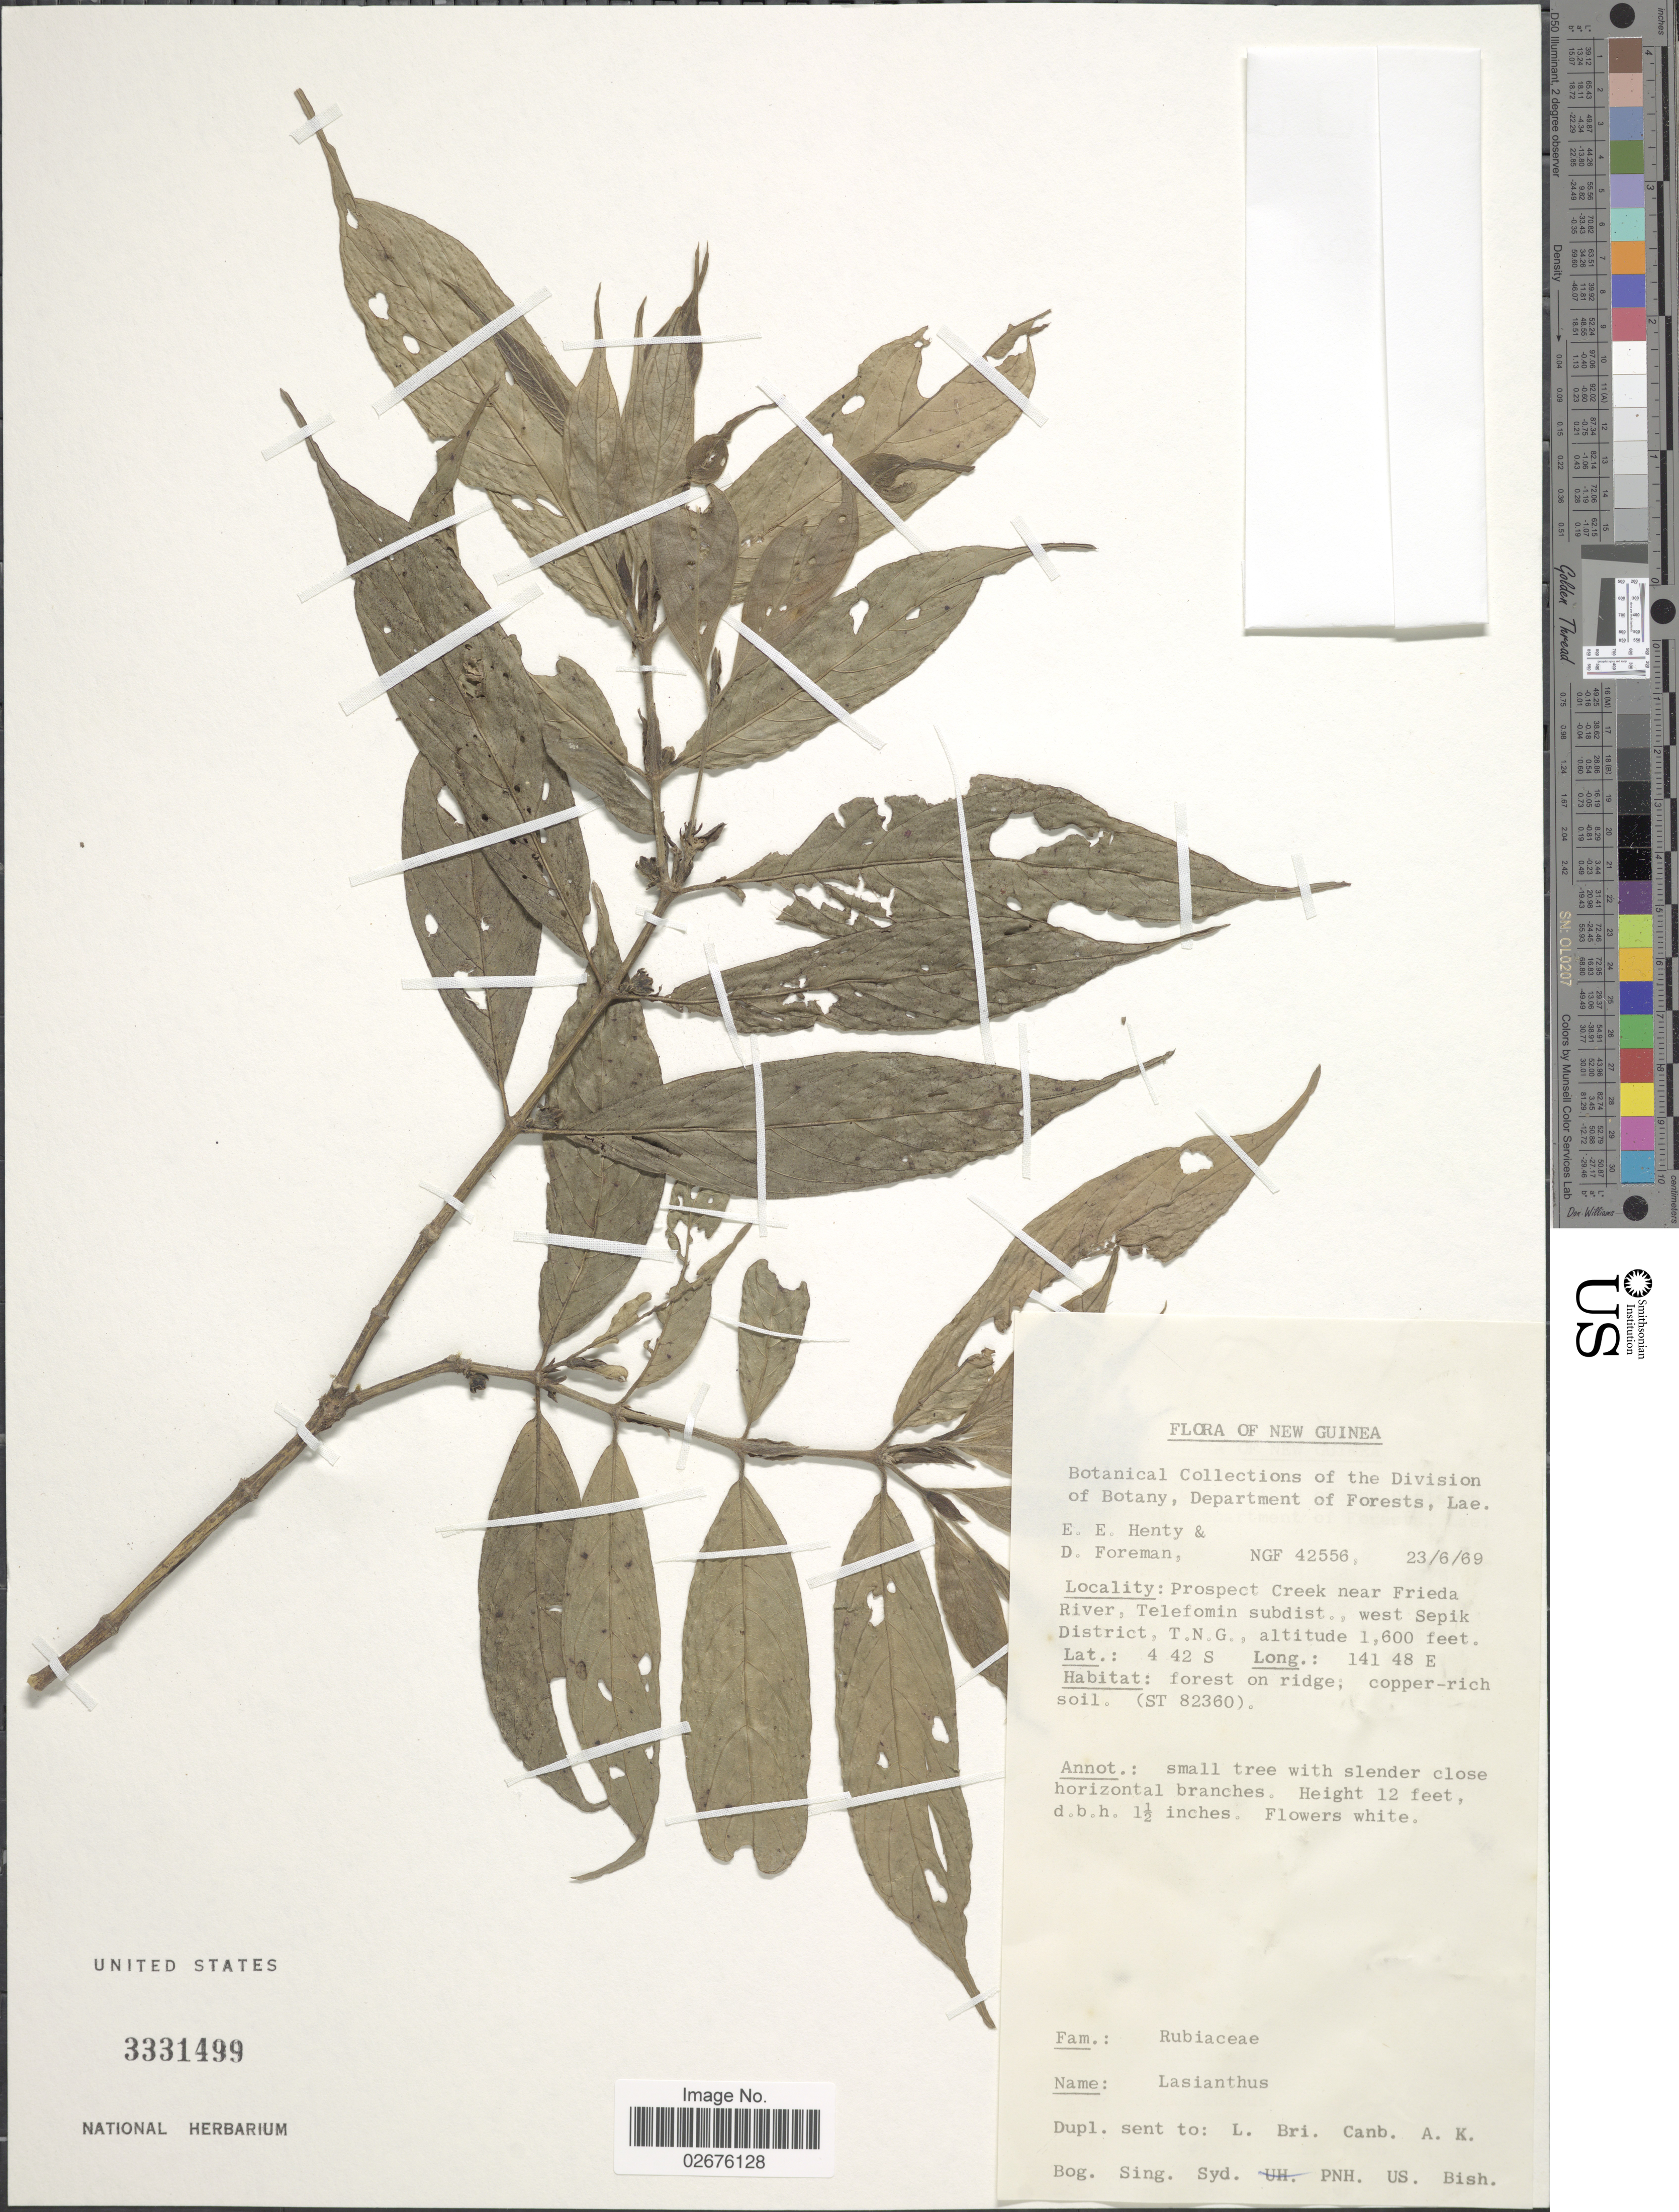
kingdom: Plantae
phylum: Tracheophyta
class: Magnoliopsida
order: Gentianales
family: Rubiaceae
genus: Lasianthus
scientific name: Lasianthus sp.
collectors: E. Henty & D. Foreman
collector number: NGF42556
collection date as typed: Transcribed d/m/y: 23/6/69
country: Papua New Guinea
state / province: Sandaun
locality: New Guinea. Prospect Creek near Frieda River, Telefomin subdist., T.N.G.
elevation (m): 488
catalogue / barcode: US 3331499